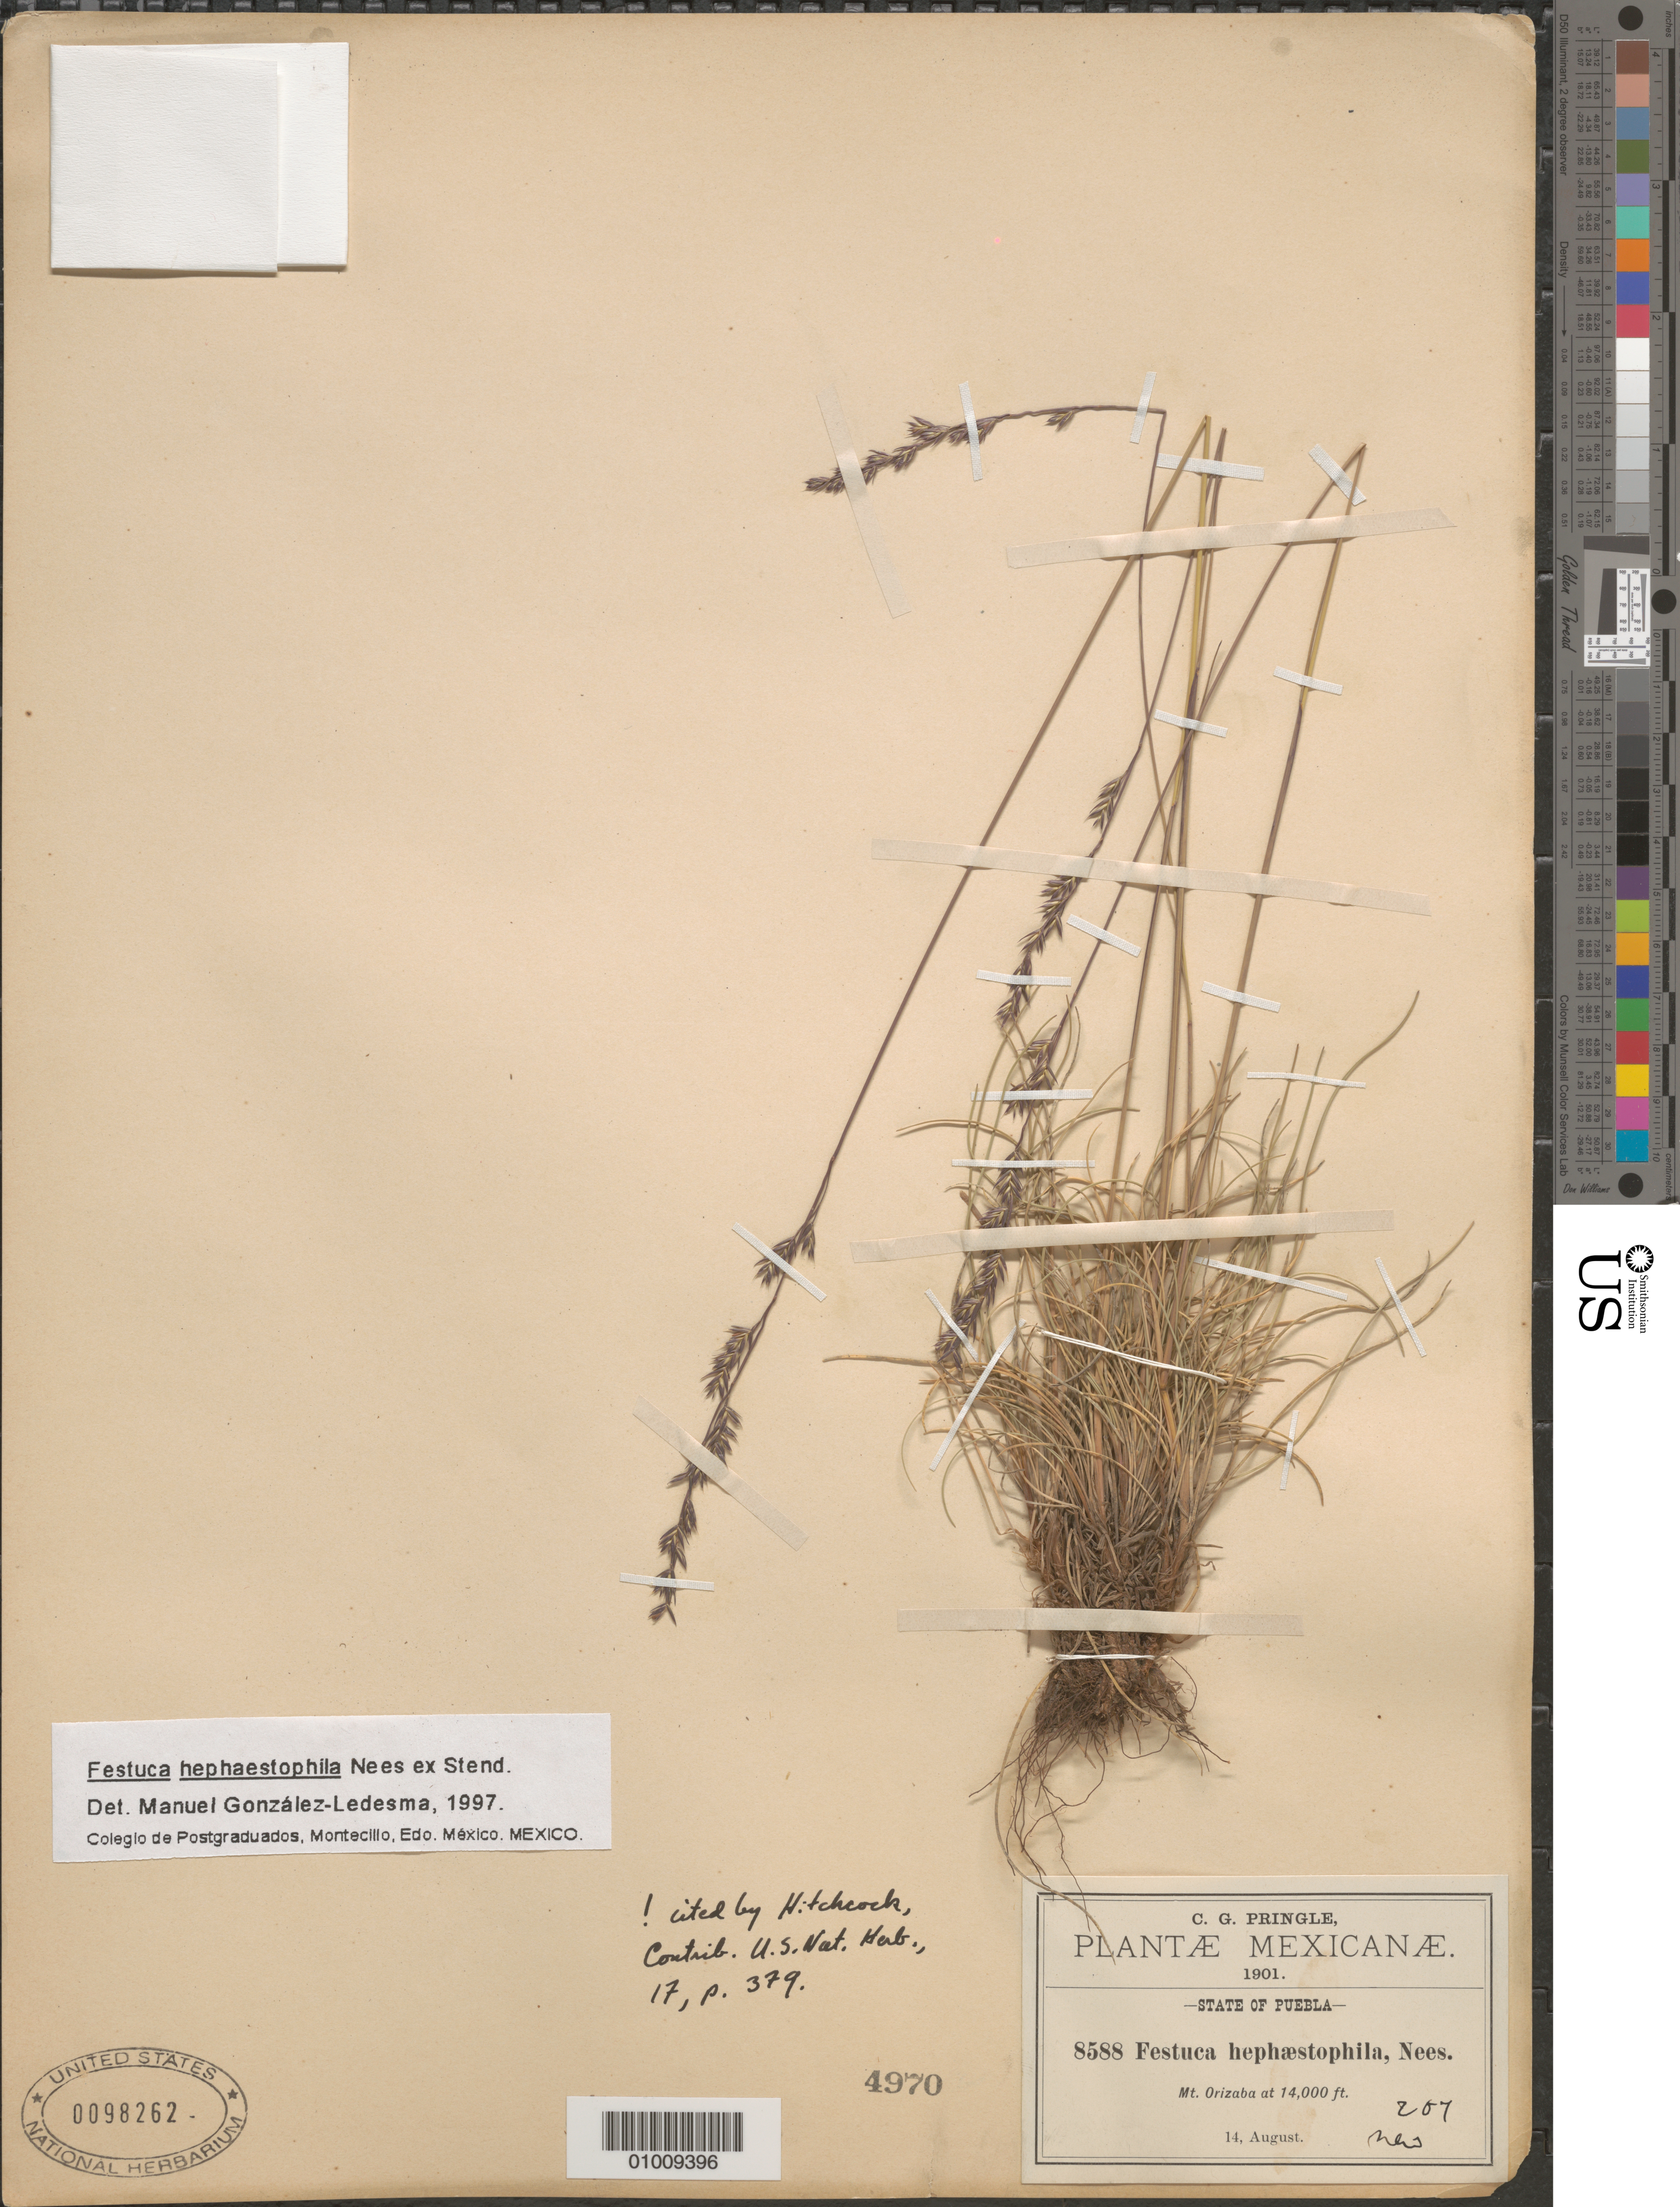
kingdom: Plantae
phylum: Tracheophyta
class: Liliopsida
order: Poales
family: Poaceae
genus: Festuca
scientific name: Festuca hephaestophila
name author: Nees ex Steud.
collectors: C. G. Pringle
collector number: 8588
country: Mexico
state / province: Puebla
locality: Mt. Orizaba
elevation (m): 4267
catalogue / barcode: US 98262